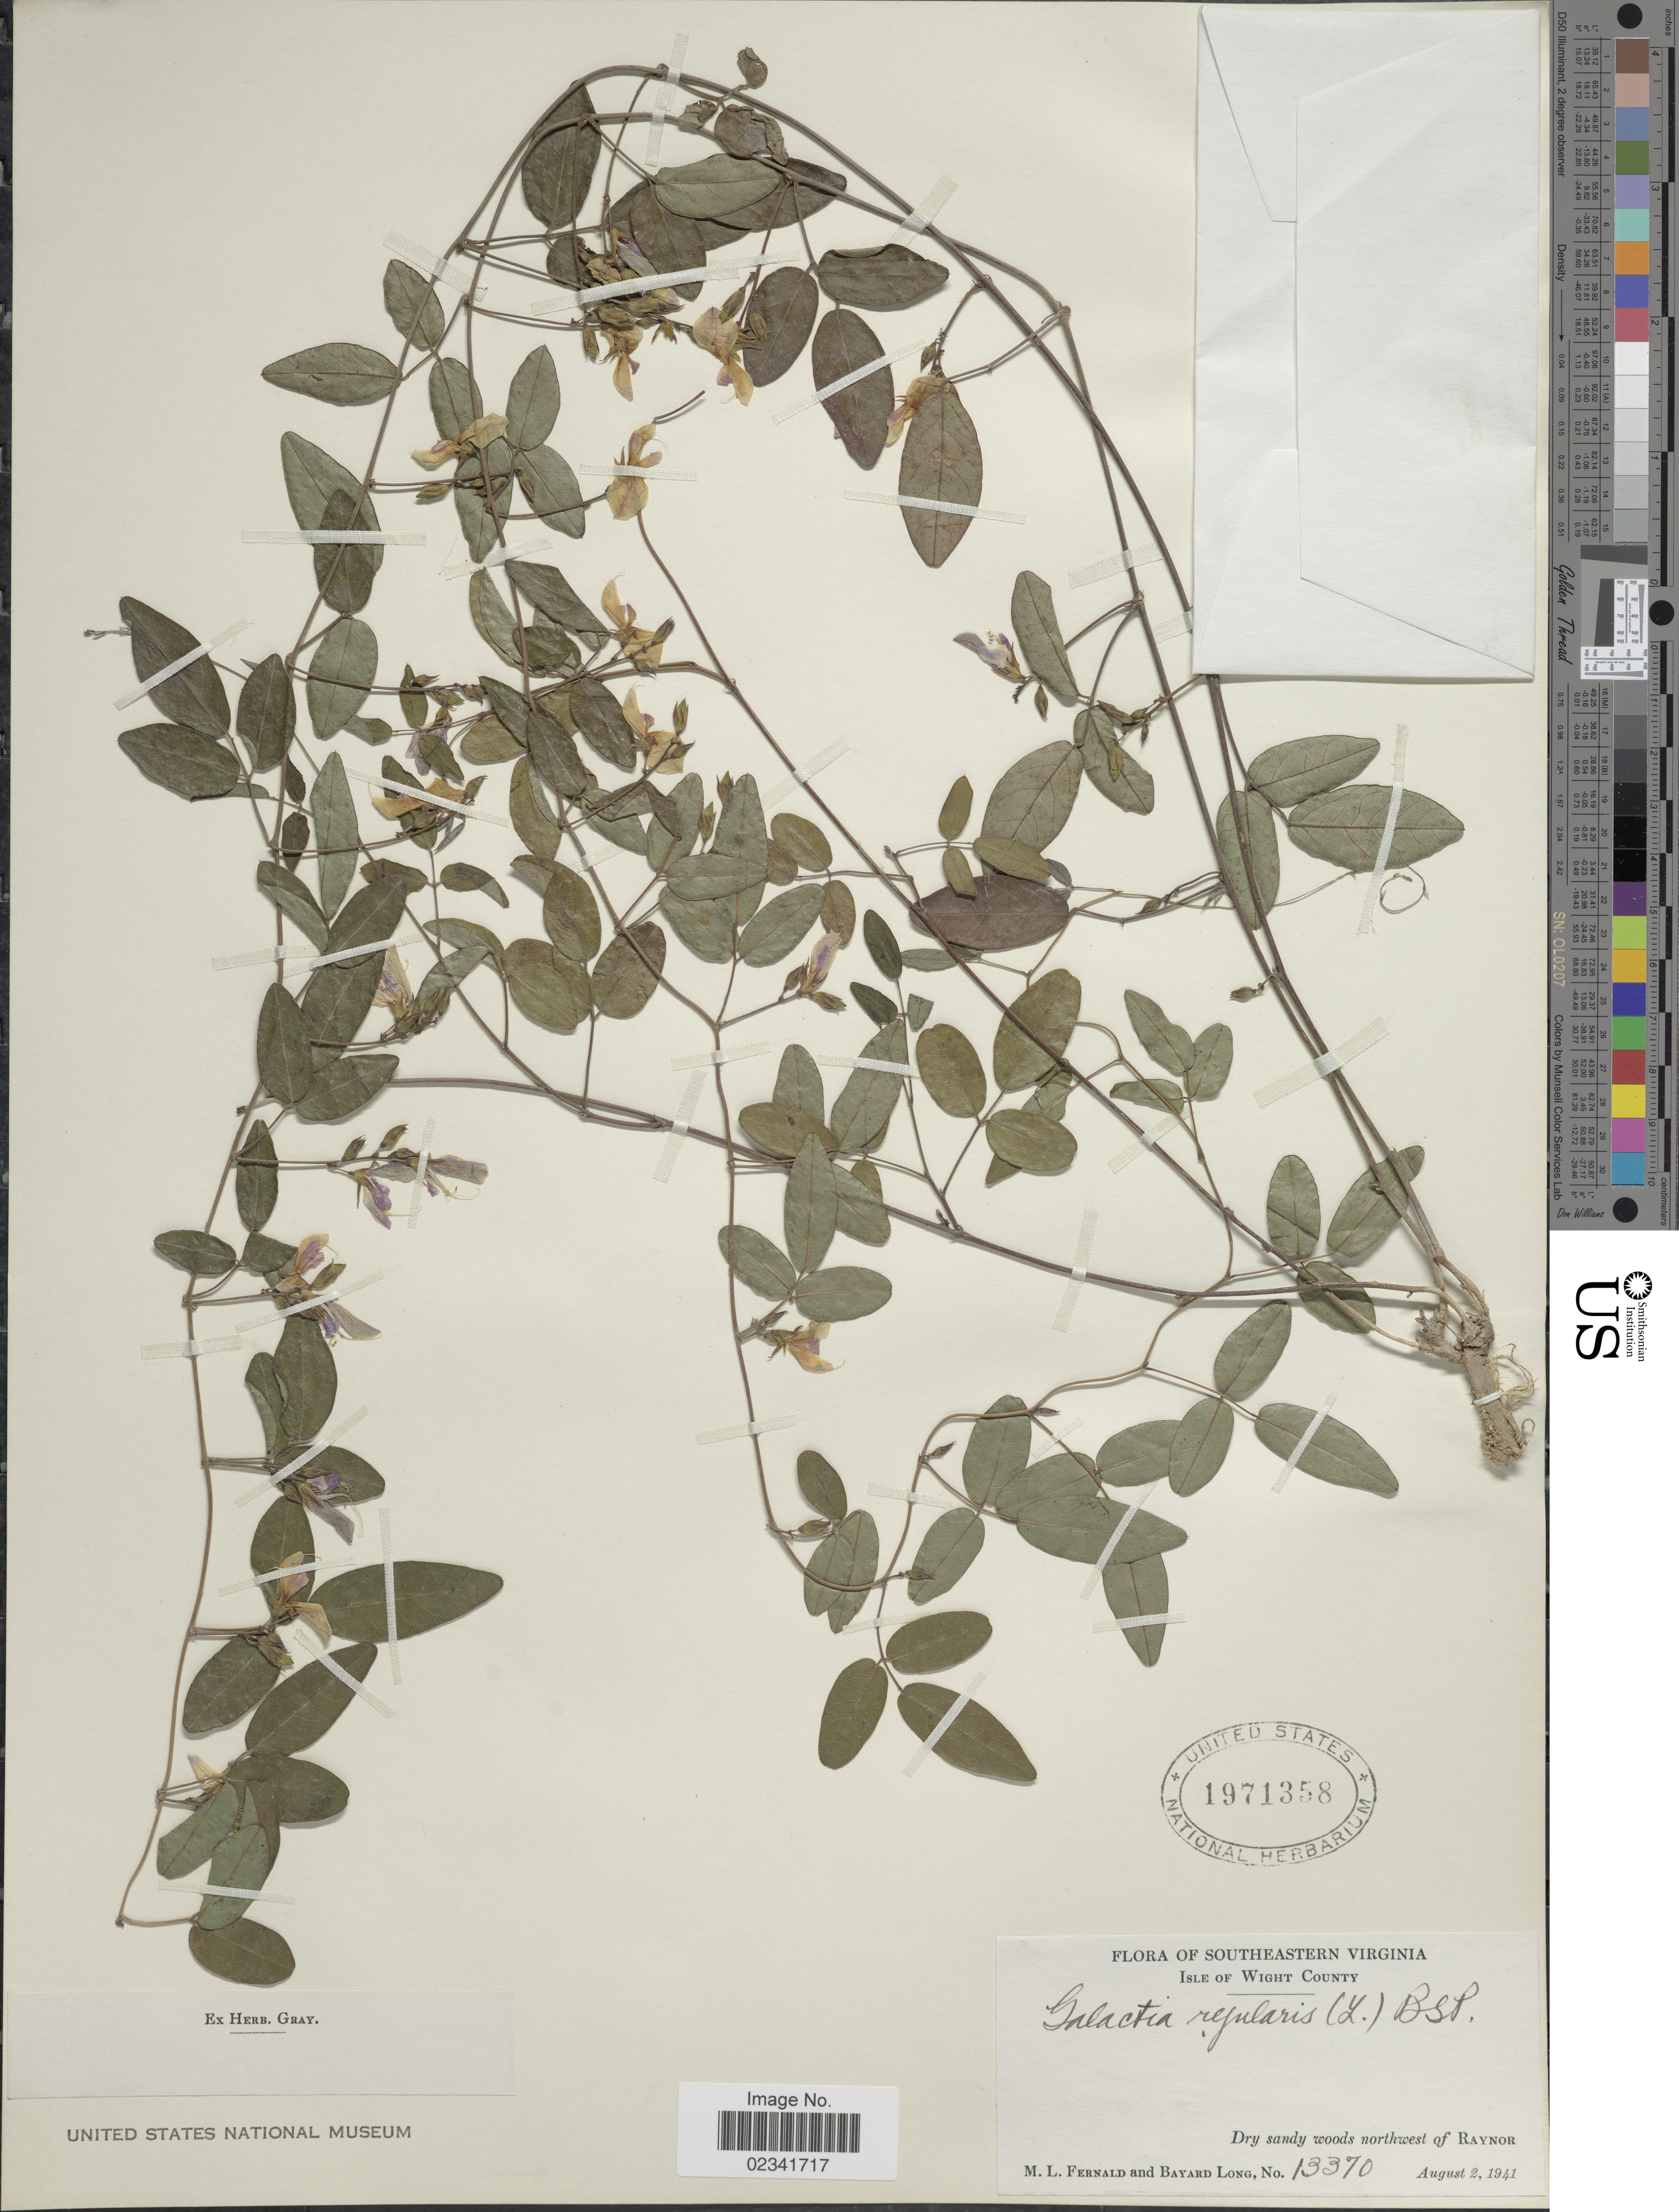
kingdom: Plantae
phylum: Tracheophyta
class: Magnoliopsida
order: Fabales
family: Fabaceae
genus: Galactia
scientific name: Galactia regularis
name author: (L.) Britton, Stearns & Poggenb.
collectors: M. L. Fernald & B. Long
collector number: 13370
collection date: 1941-08-02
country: United States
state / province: Virginia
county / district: Isle of Wight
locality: Southeastern Virginia, Isle of Wight County, northwest of Raynor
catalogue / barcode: US 1971358